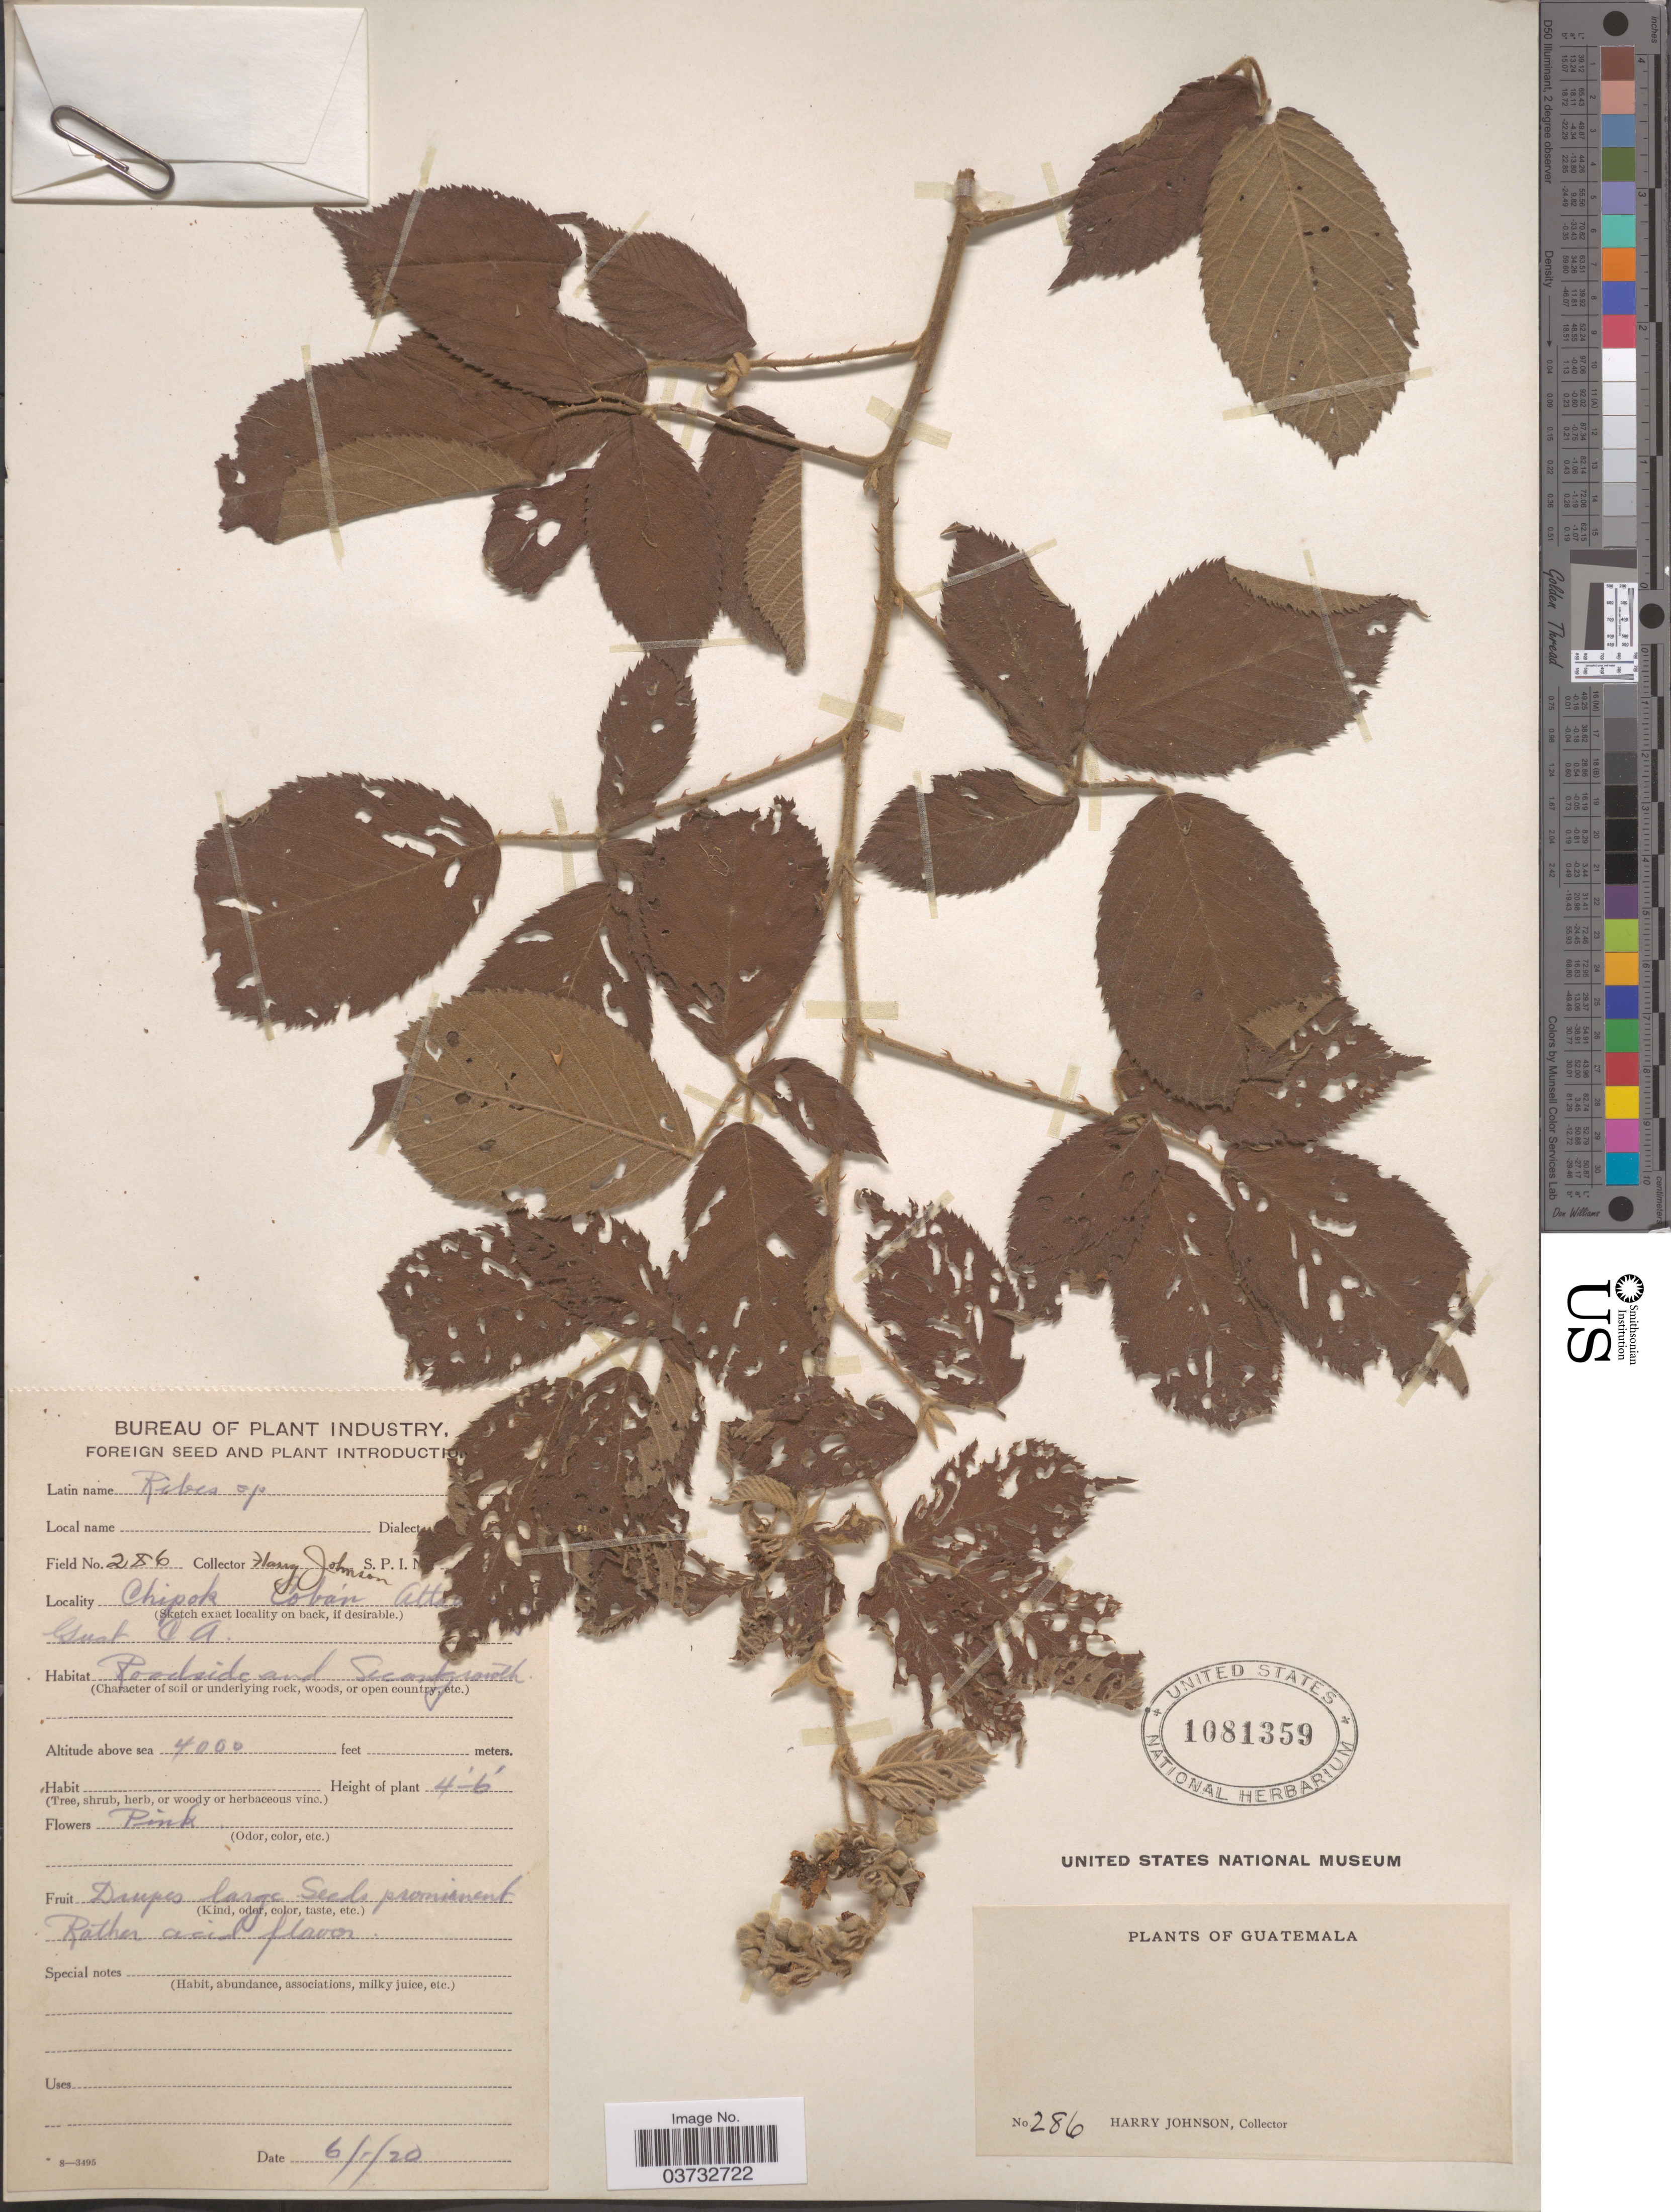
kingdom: Plantae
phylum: Tracheophyta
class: Magnoliopsida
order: Rosales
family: Rosaceae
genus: Rubus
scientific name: Rubus adenotrichos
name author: Schltdl.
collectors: H. Johnson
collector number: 286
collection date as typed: Transcribed d/m/y: 6/1/20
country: Guatemala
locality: Chipok Cobán Att [illegible text].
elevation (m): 1219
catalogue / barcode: US 1081359